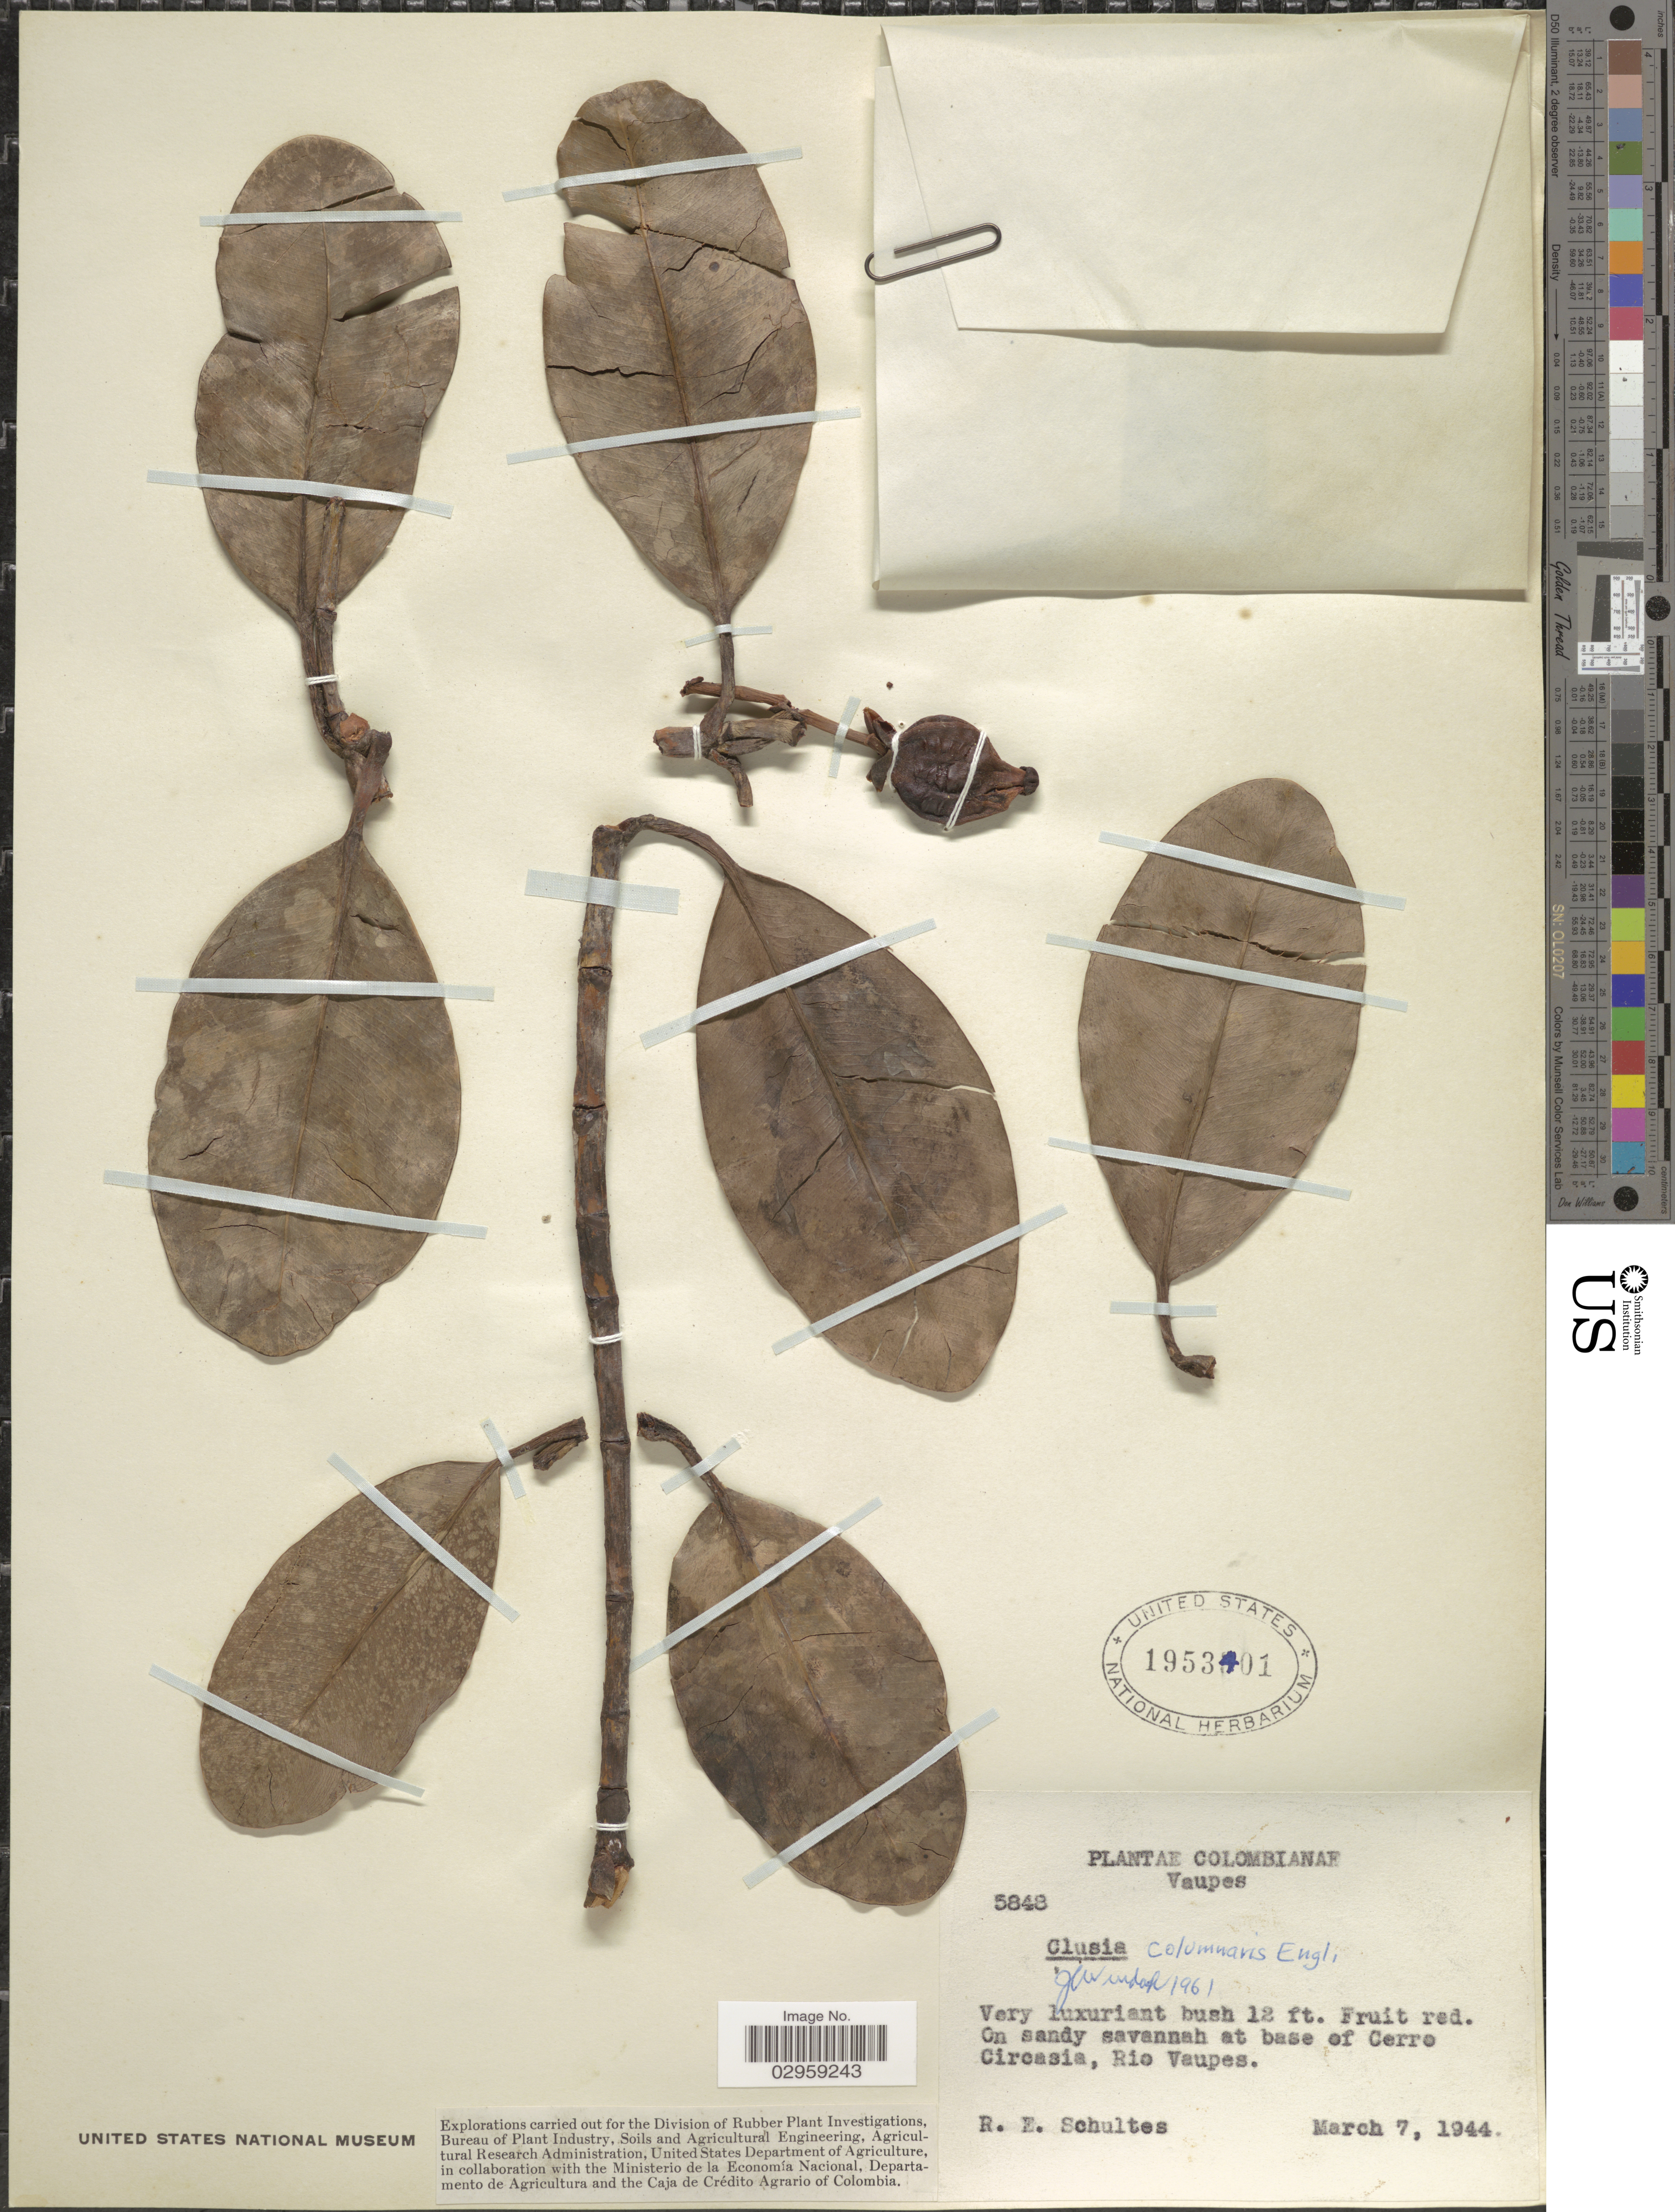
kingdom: Plantae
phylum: Tracheophyta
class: Magnoliopsida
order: Malpighiales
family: Clusiaceae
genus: Clusia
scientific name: Clusia columnaris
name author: Engl.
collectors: R. E. Schultes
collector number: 5848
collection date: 1944-03-07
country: Colombia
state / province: Vaupés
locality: On sandy savannah at base of Cerro Circasia, Rio Vaupes.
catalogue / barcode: US 1953401